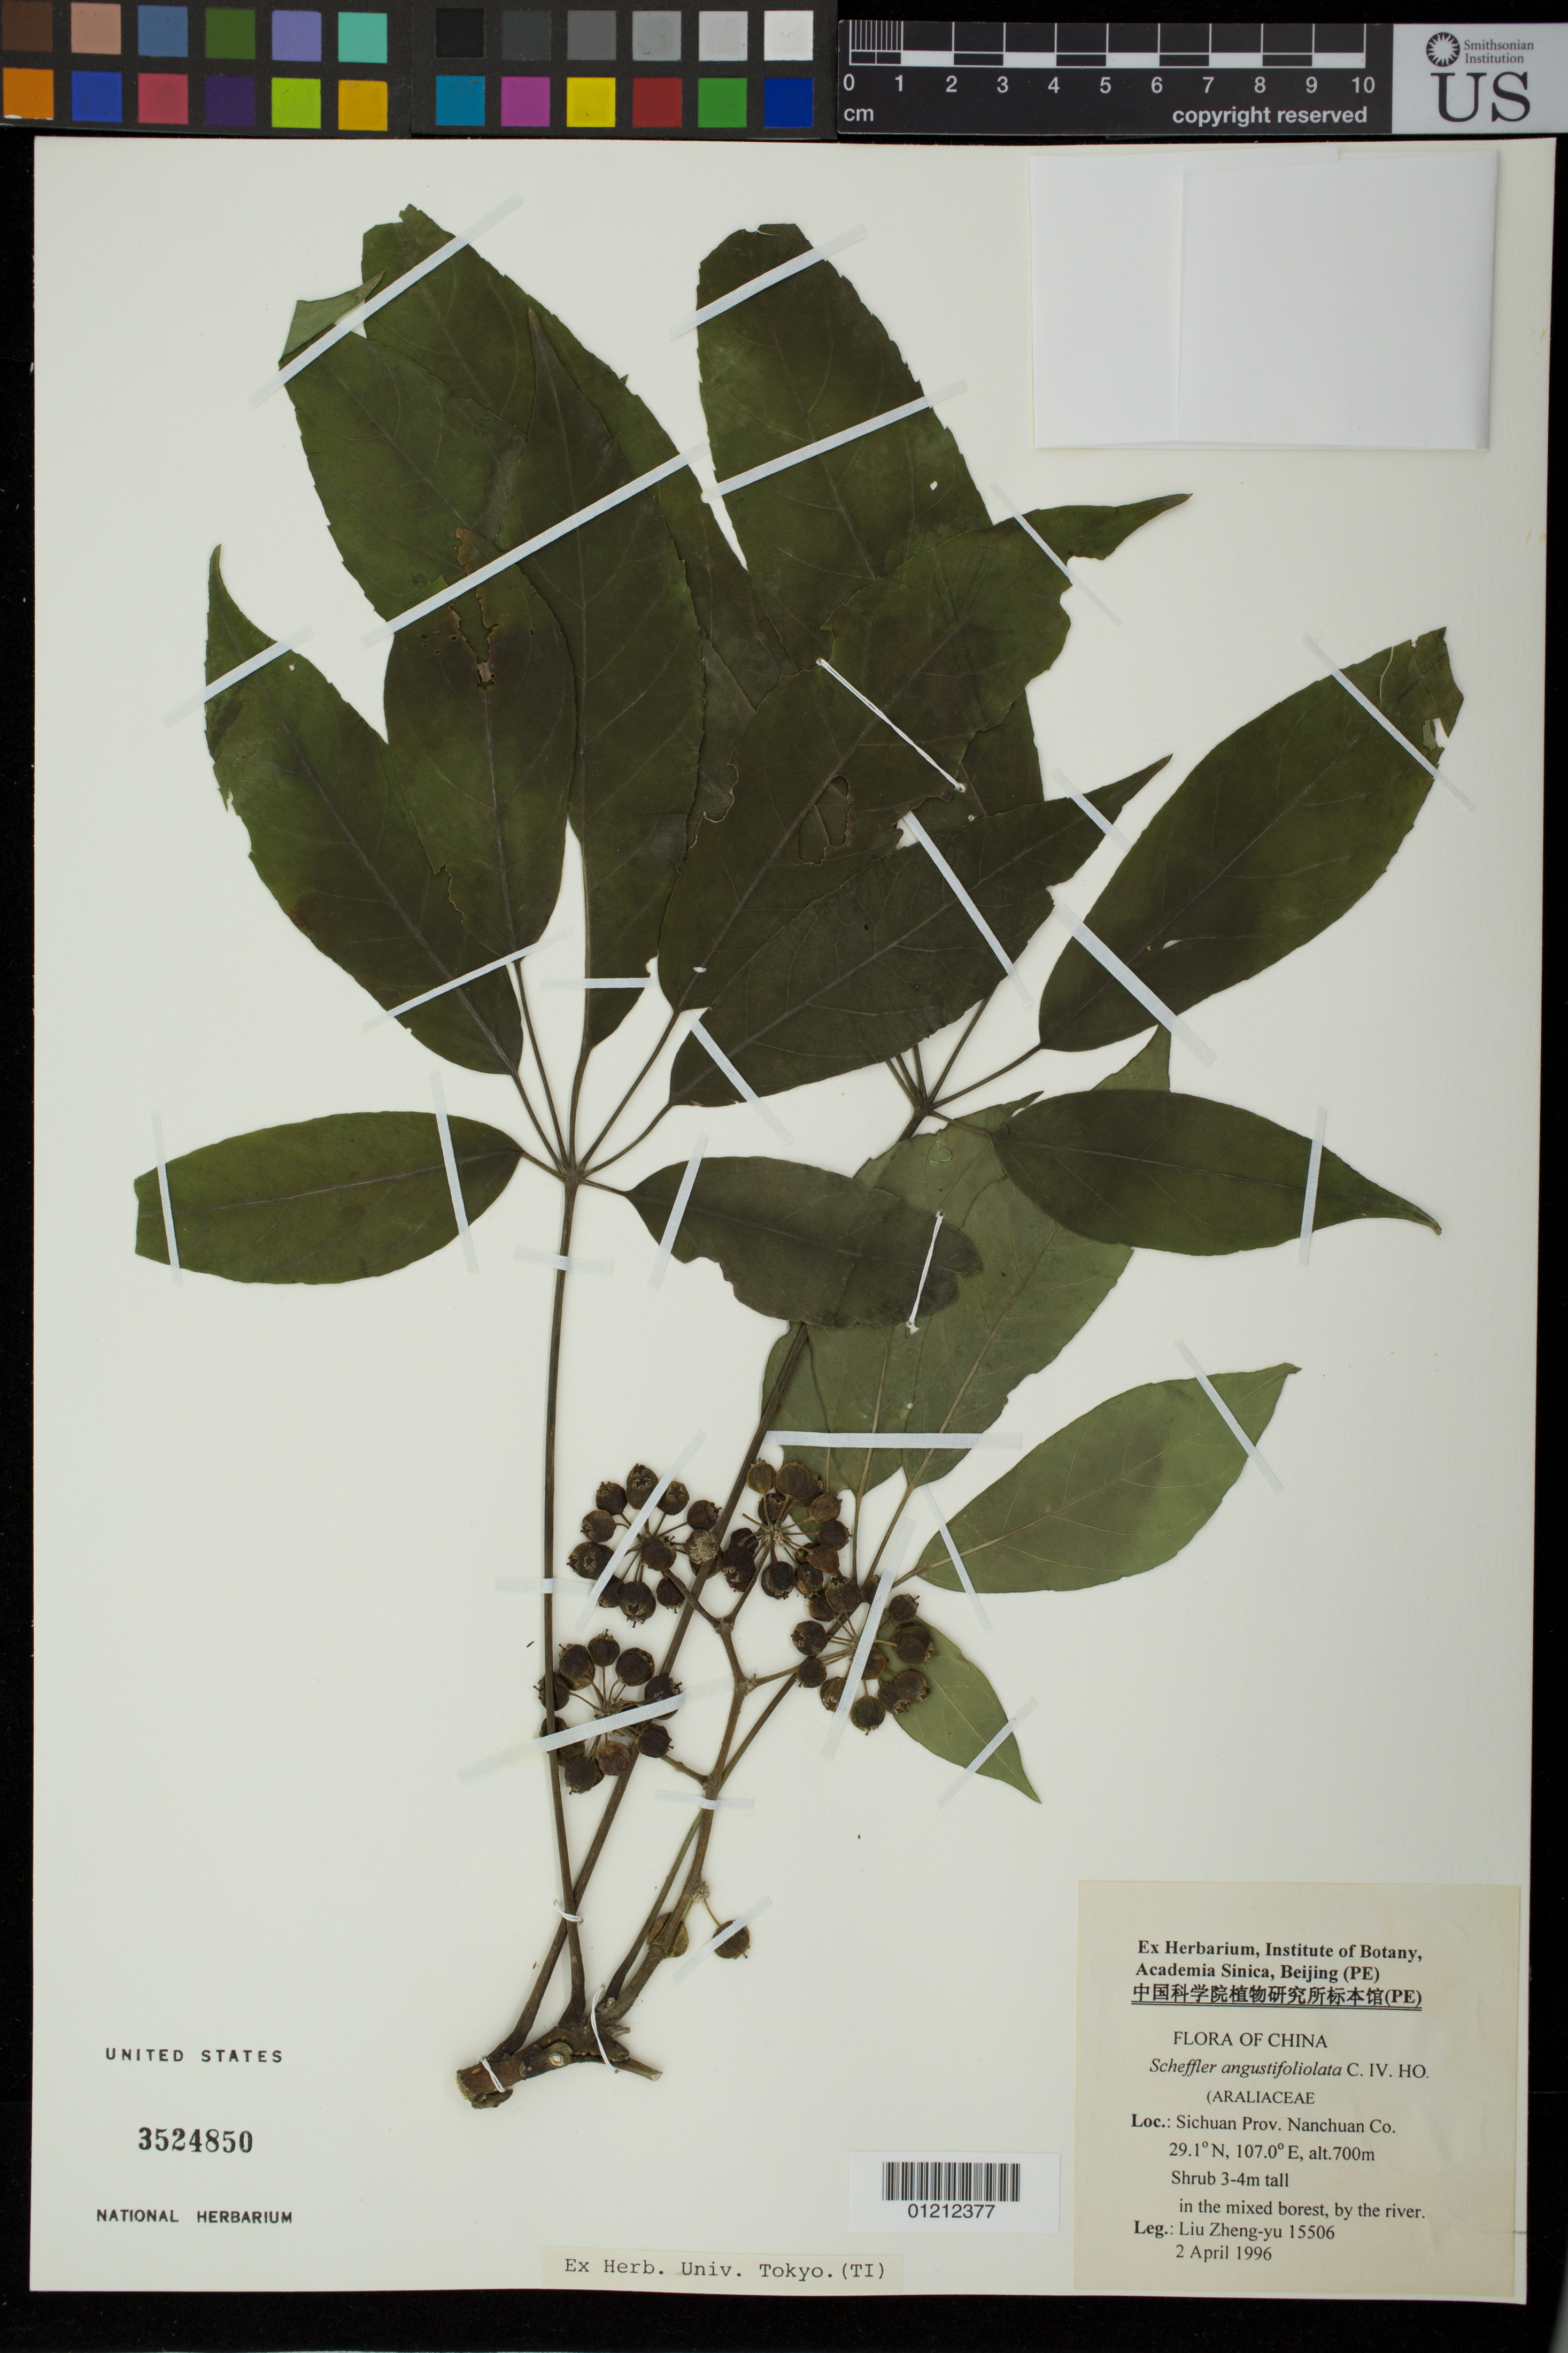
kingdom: Plantae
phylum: Tracheophyta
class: Magnoliopsida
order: Apiales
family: Araliaceae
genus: Schefflera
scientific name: Schefflera sp.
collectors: Z. Y. Li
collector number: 15506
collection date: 1996-04-02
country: China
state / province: Sichuan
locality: Nanchuan Co. In the mixed borest, by the river.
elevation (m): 700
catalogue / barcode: US 3524850